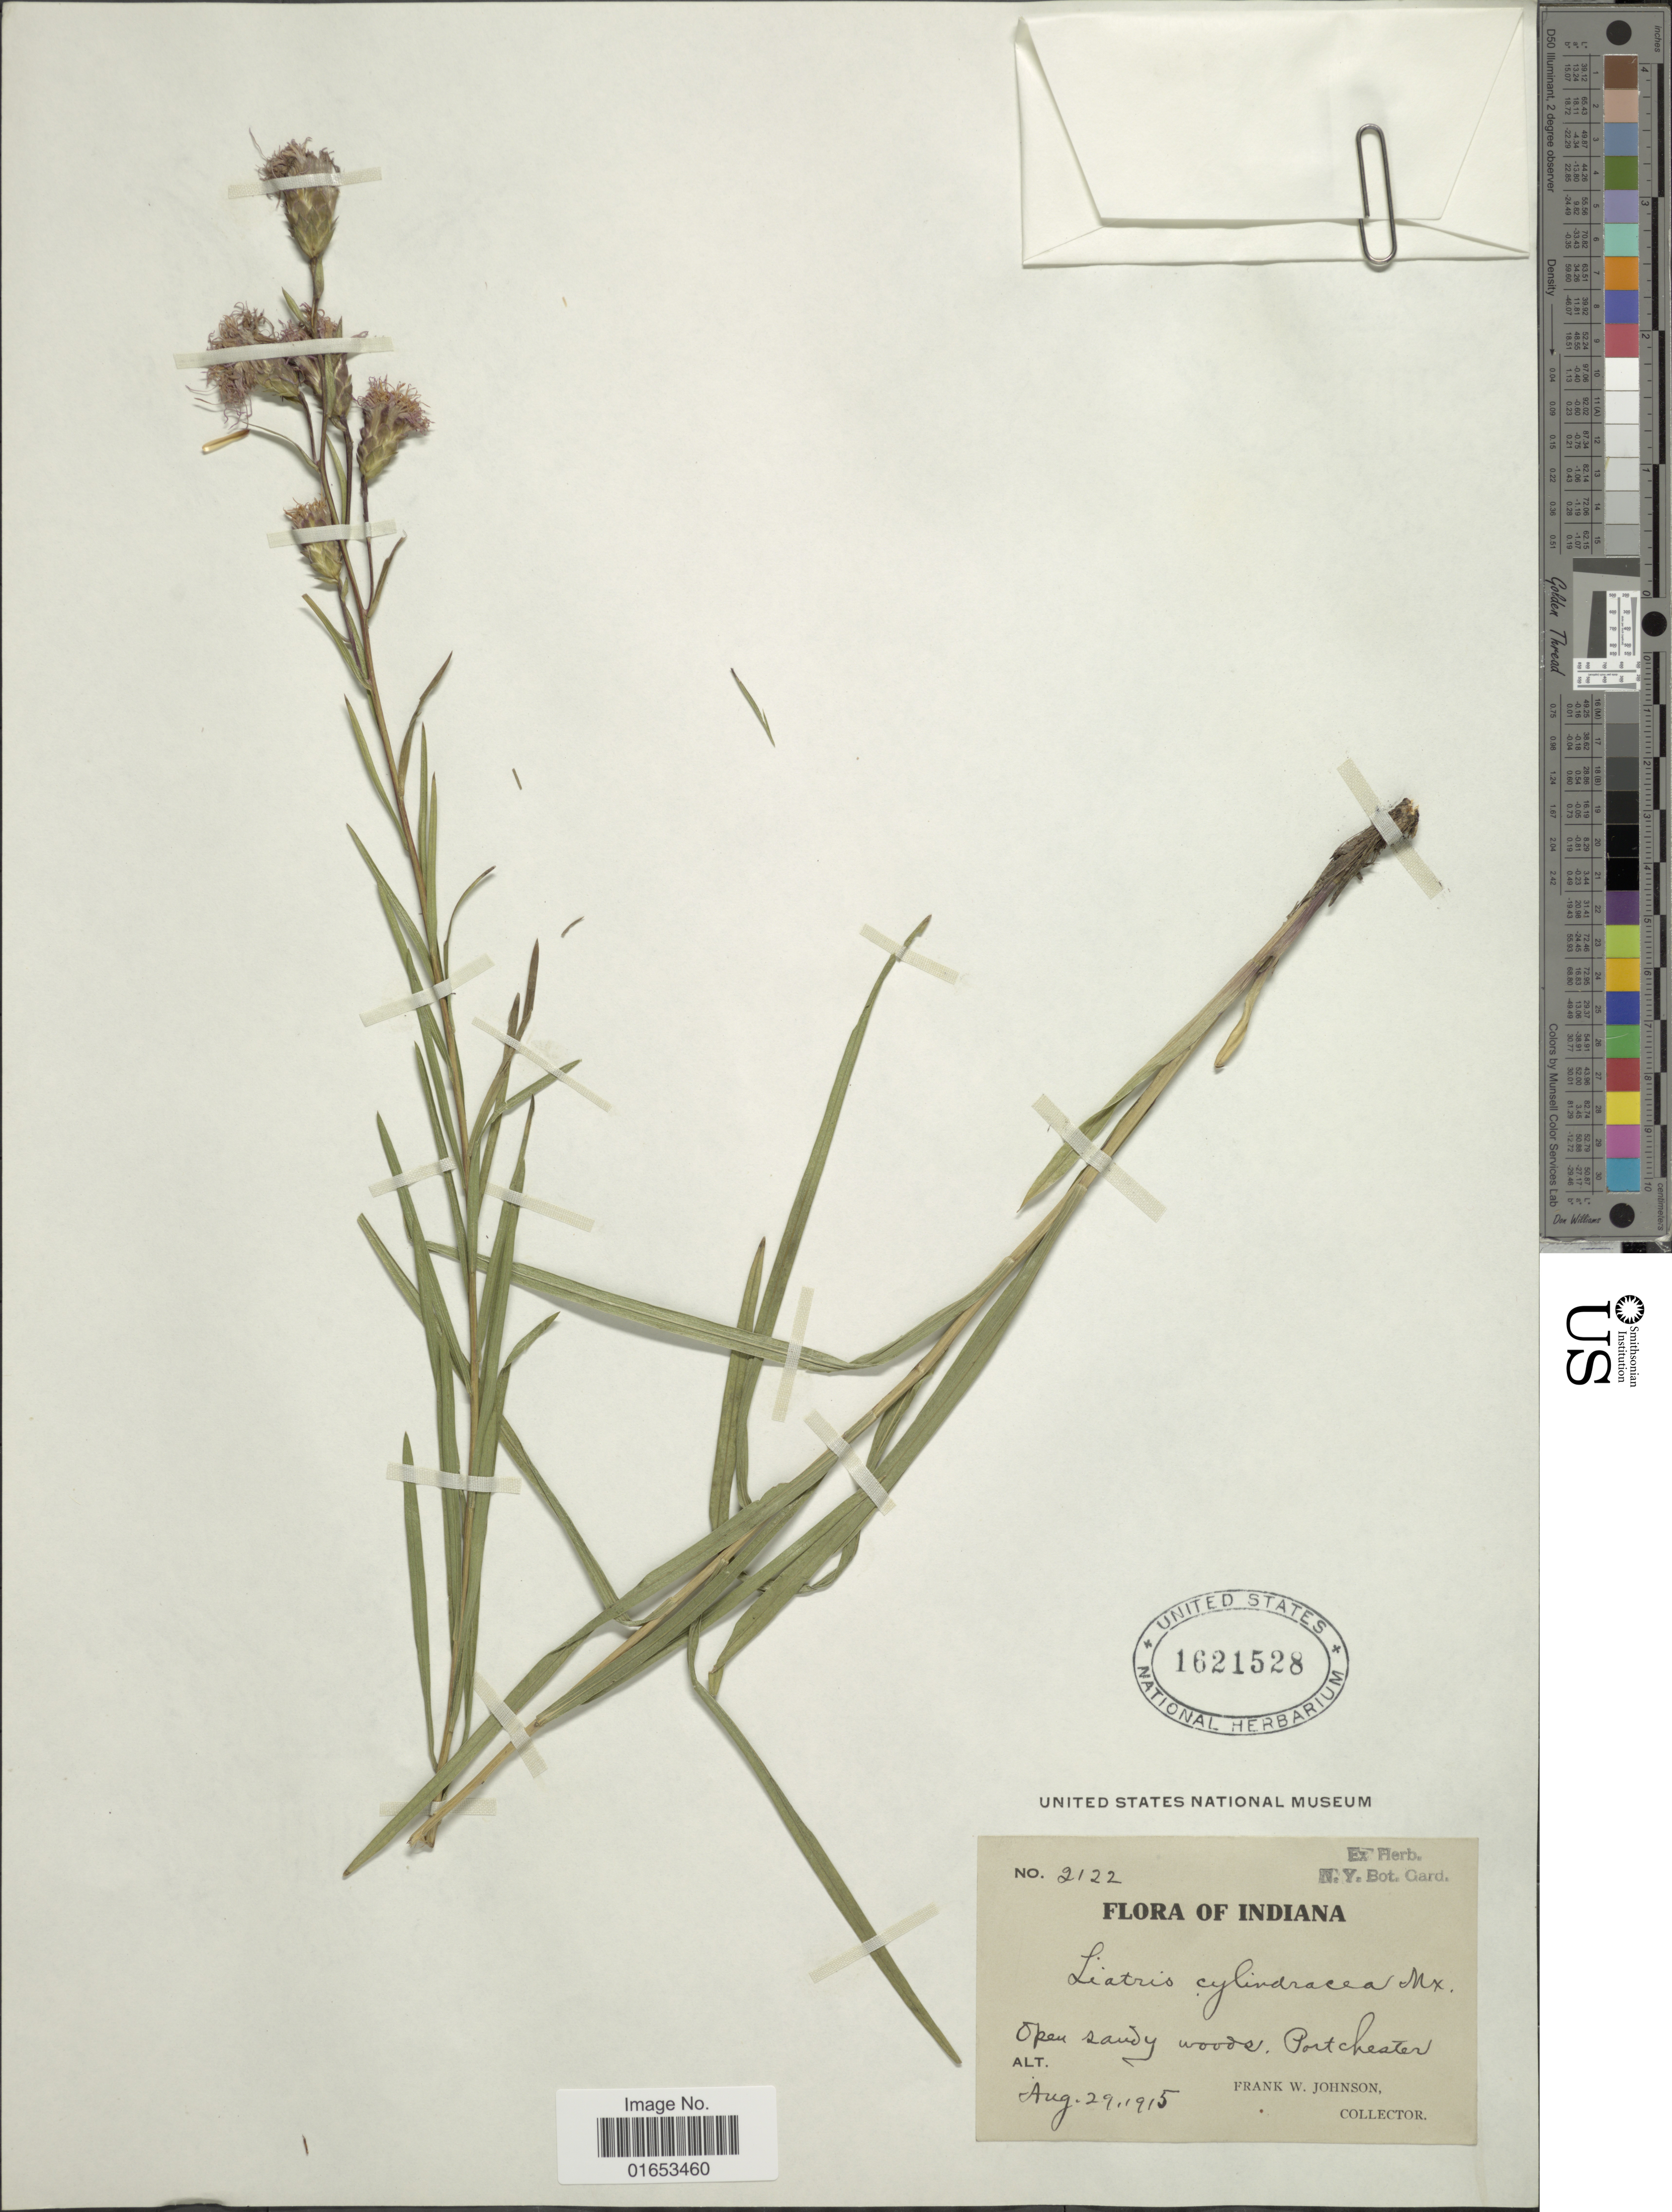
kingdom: Plantae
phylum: Tracheophyta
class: Magnoliopsida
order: Asterales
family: Asteraceae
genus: Liatris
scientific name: Liatris cylindracea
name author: Michaux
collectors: F. W. Johnson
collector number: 2122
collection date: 1915-08-29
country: United States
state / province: Indiana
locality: Open sandy woods, Port chester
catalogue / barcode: US 1621528